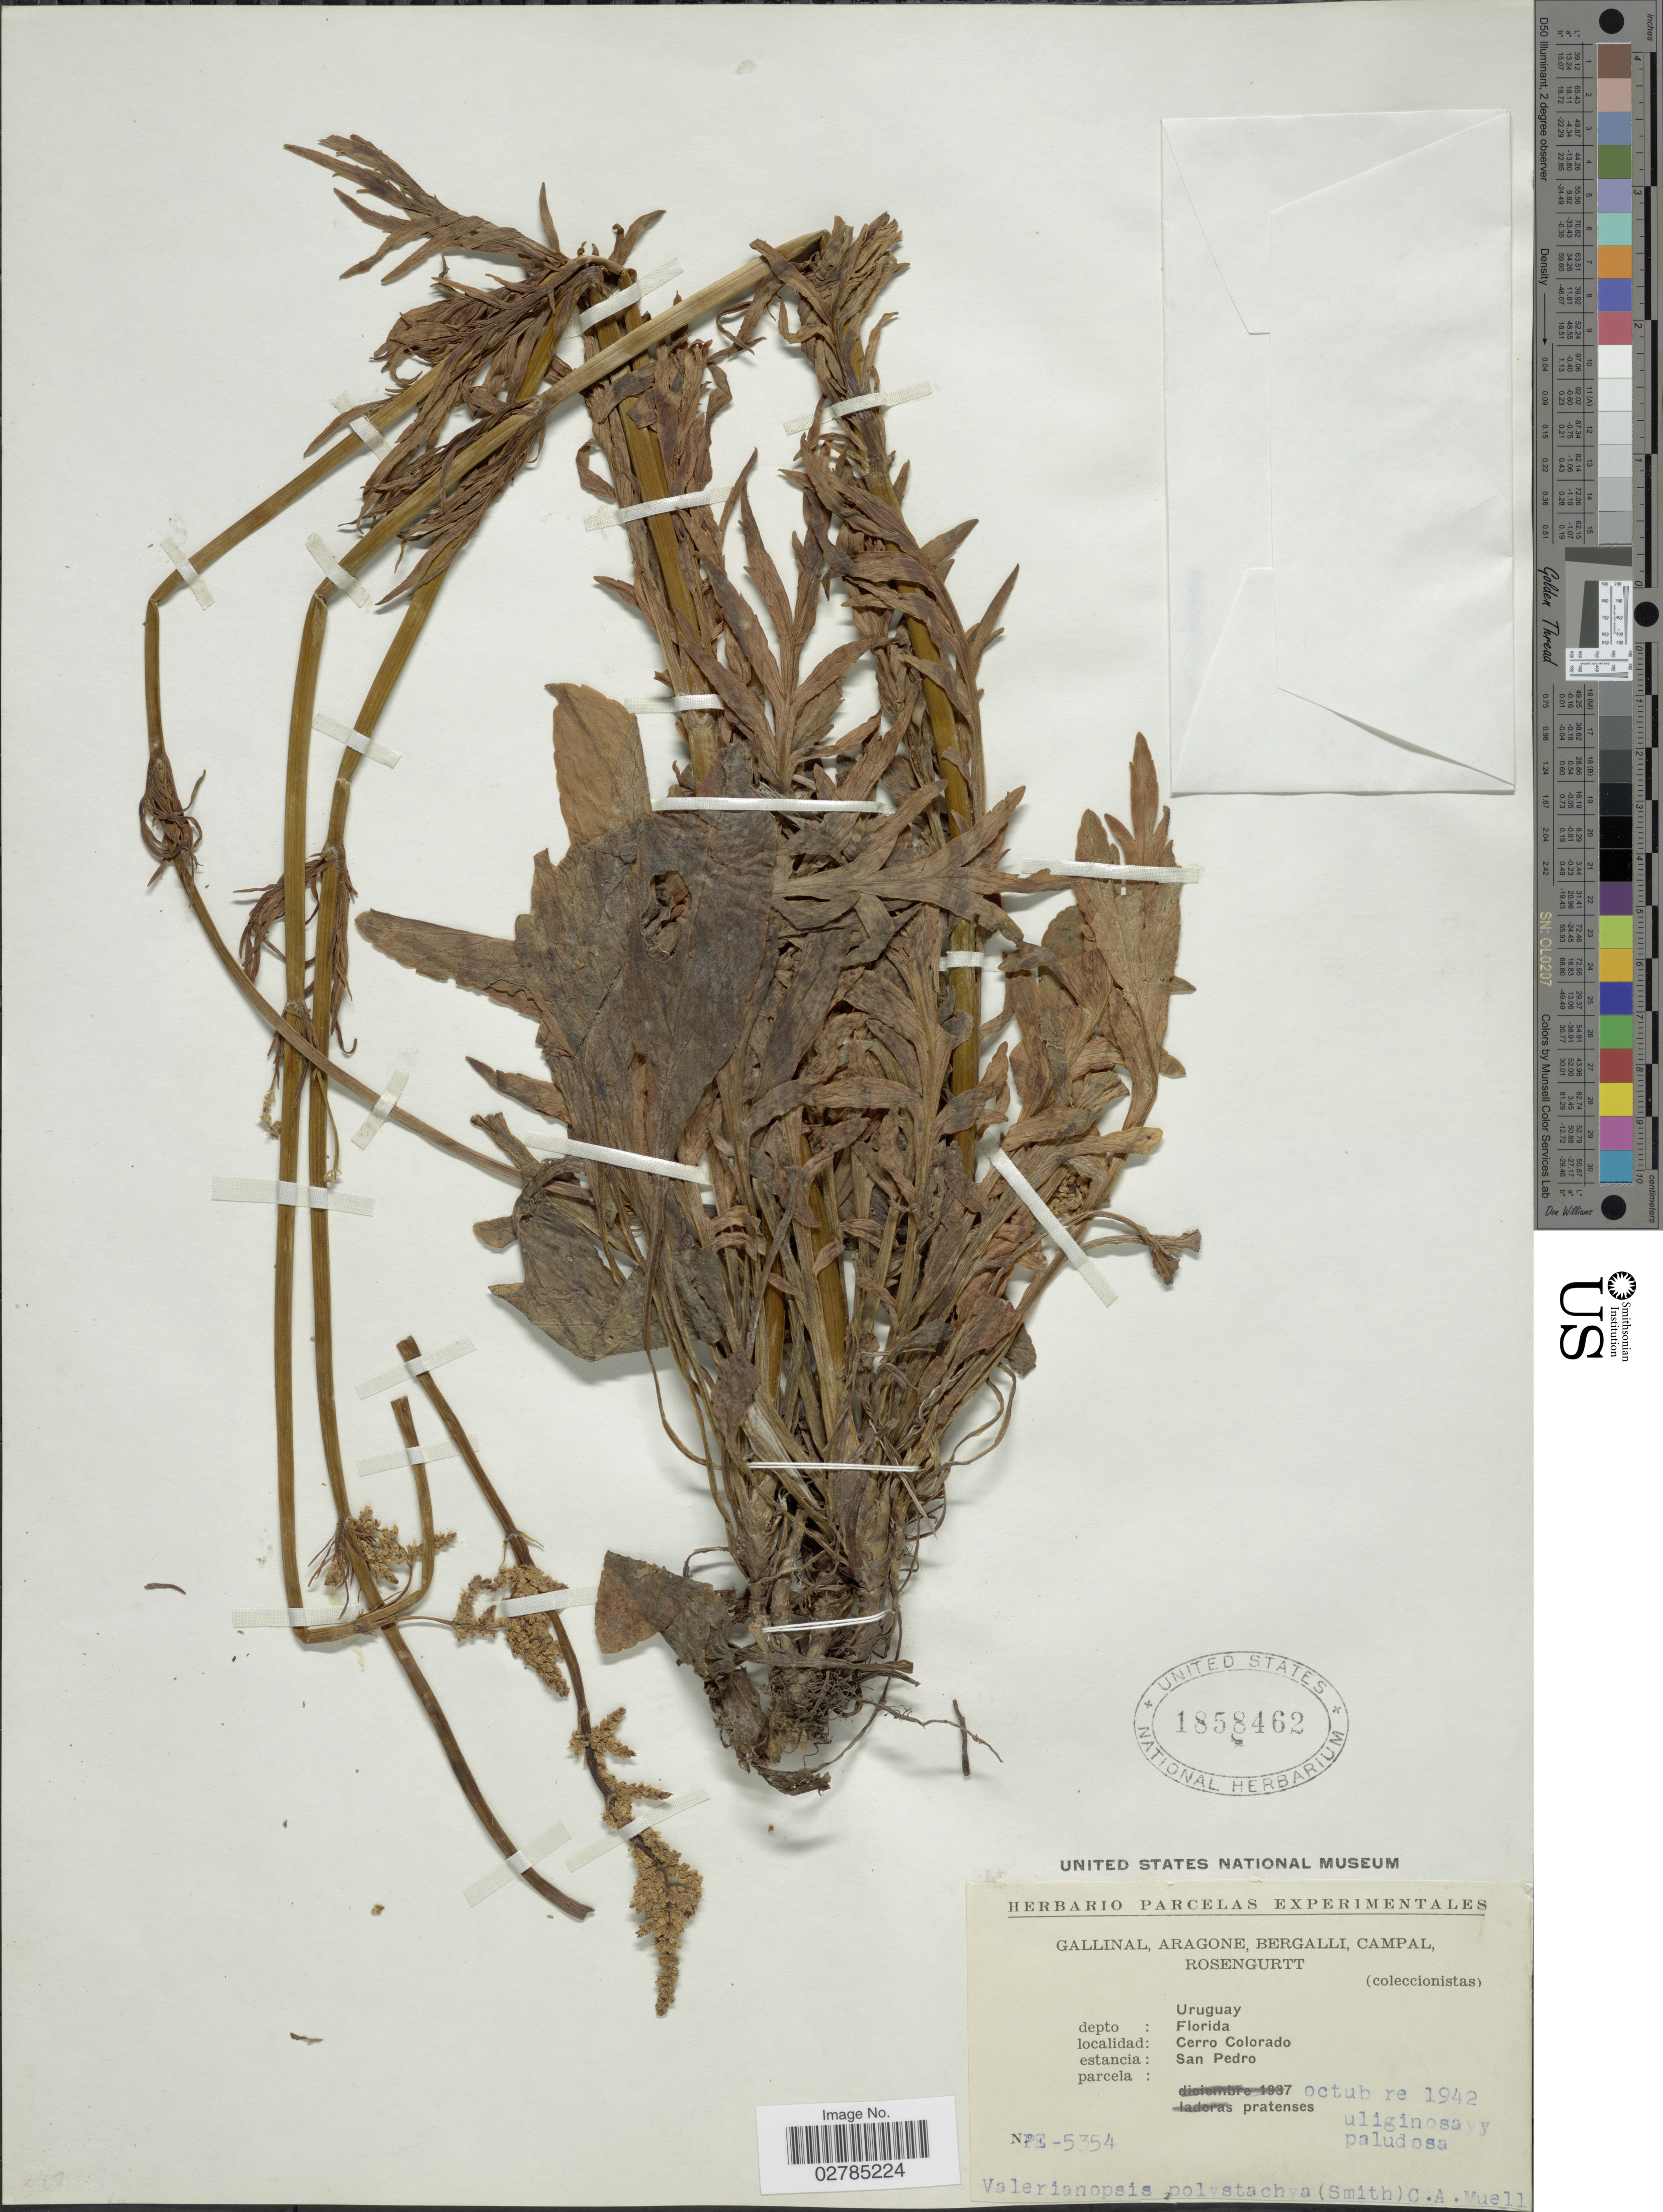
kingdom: Plantae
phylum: Tracheophyta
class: Magnoliopsida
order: Dipsacales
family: Caprifoliaceae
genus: Valeriana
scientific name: Valeriana polystachya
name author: Sm.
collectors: -. Gallinal, -- Aragone, -- Bergalli, -- Campal & Rosengurtt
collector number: PE-5354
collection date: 1942-10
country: Uruguay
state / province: Florida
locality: Depto: Florida. Cerro Colorado. Estancia: San Pedro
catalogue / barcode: US 1858462